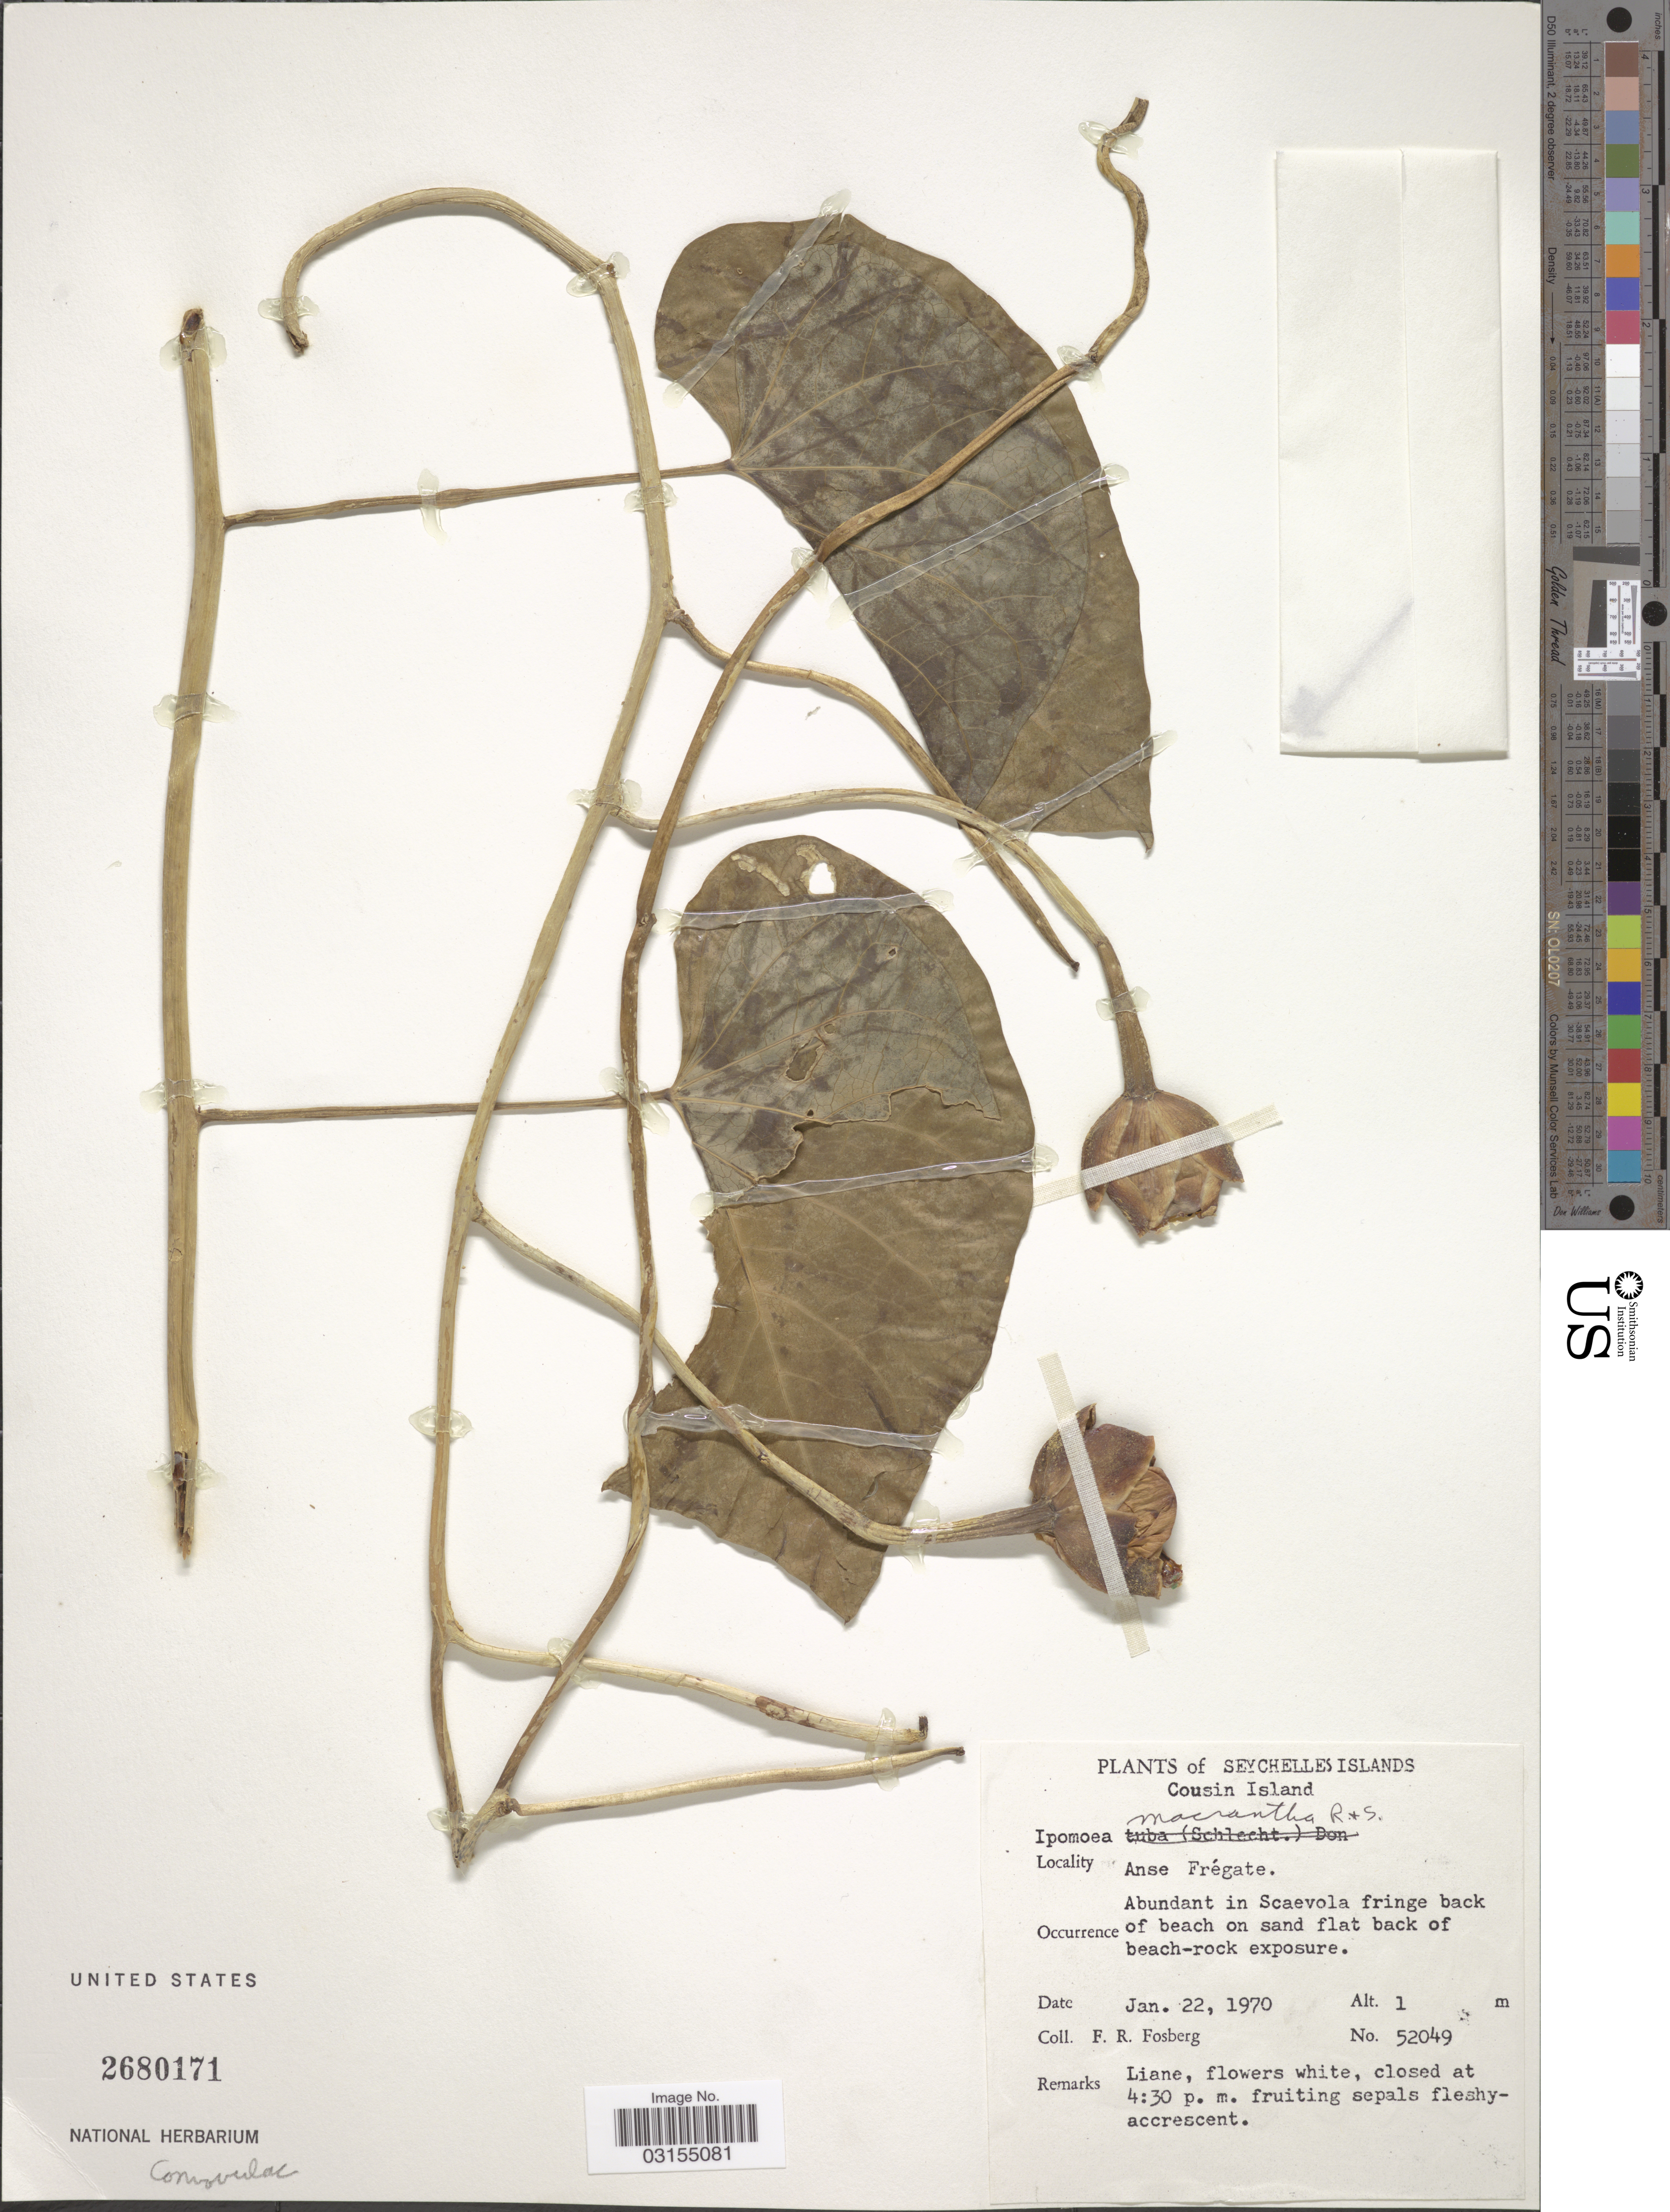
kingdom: Plantae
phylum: Tracheophyta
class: Magnoliopsida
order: Solanales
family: Convolvulaceae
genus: Ipomoea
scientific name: Ipomoea macrantha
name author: Roem. & Schult.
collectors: F. R. Fosberg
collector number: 52049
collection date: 1970-01-22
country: Seychelles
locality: Seychelles Islands. Cousin Island. Anse Frégate.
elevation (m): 1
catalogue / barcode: US 2680171